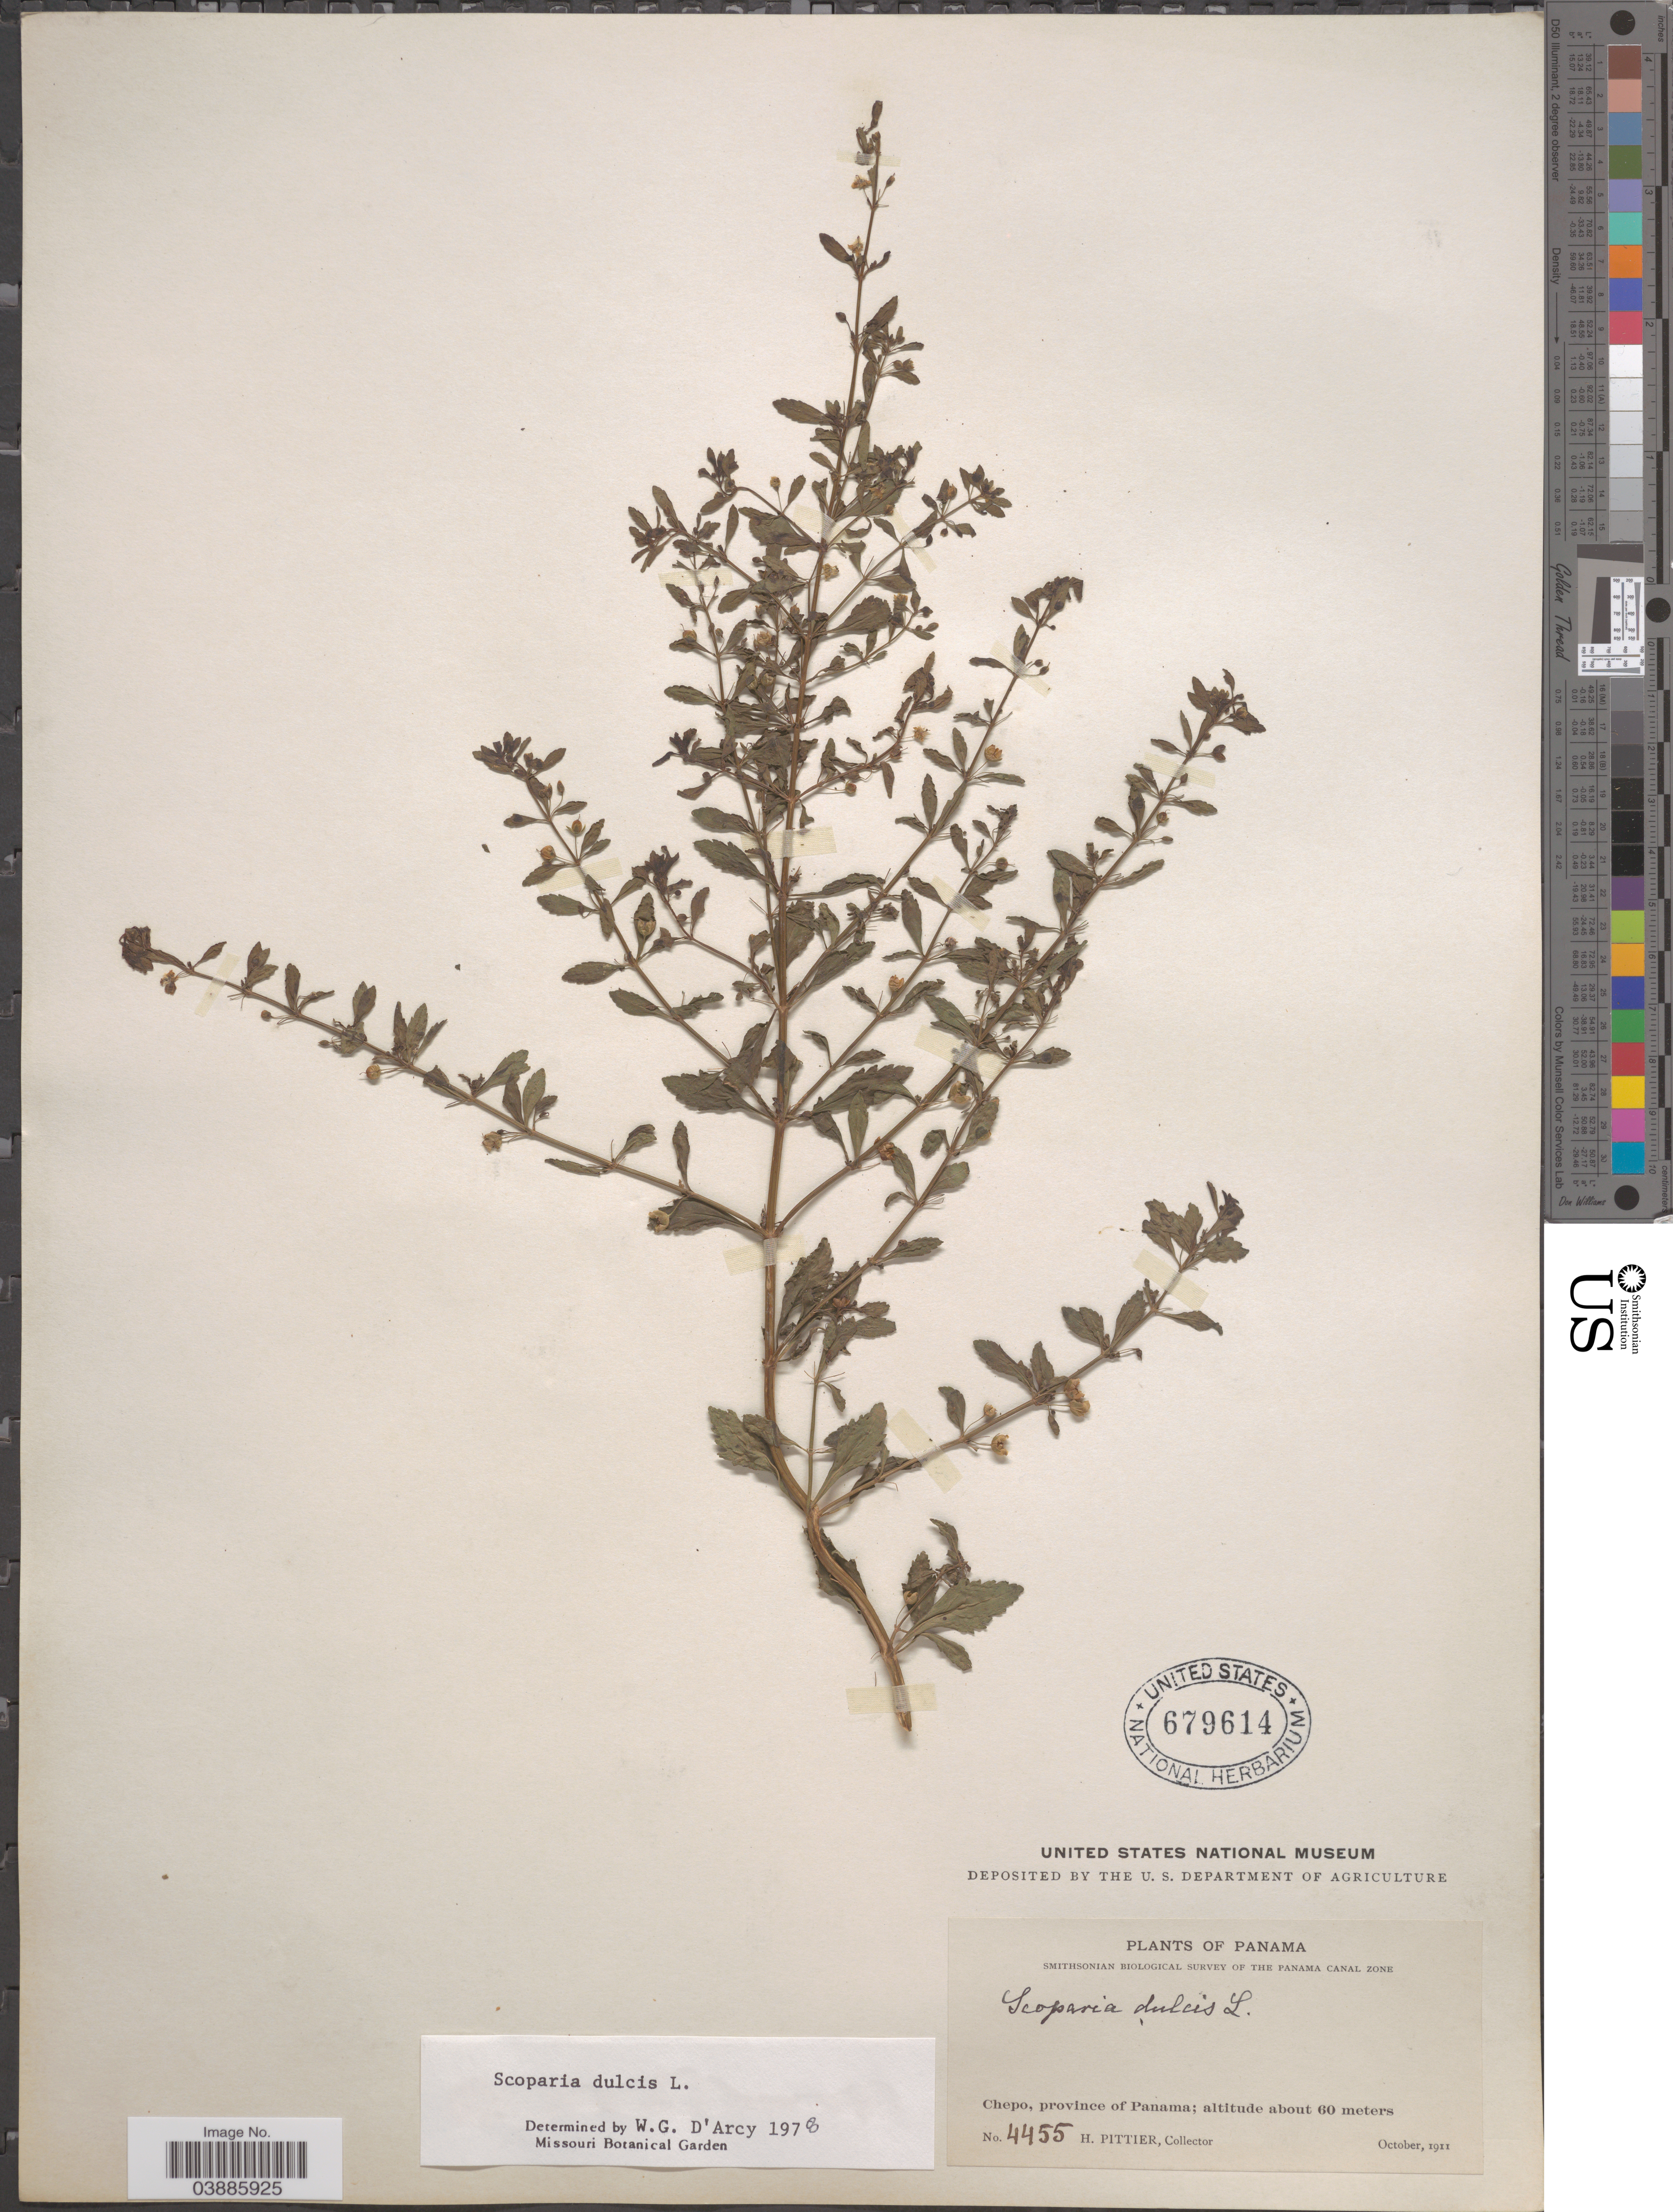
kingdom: Plantae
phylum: Tracheophyta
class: Magnoliopsida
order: Lamiales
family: Plantaginaceae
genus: Scoparia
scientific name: Scoparia dulcis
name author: L.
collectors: H. F. Pittier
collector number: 4455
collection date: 1911-10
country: Panama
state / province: Panamá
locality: The Panama Canal Zone. Chepo.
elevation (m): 60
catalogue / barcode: US 679614